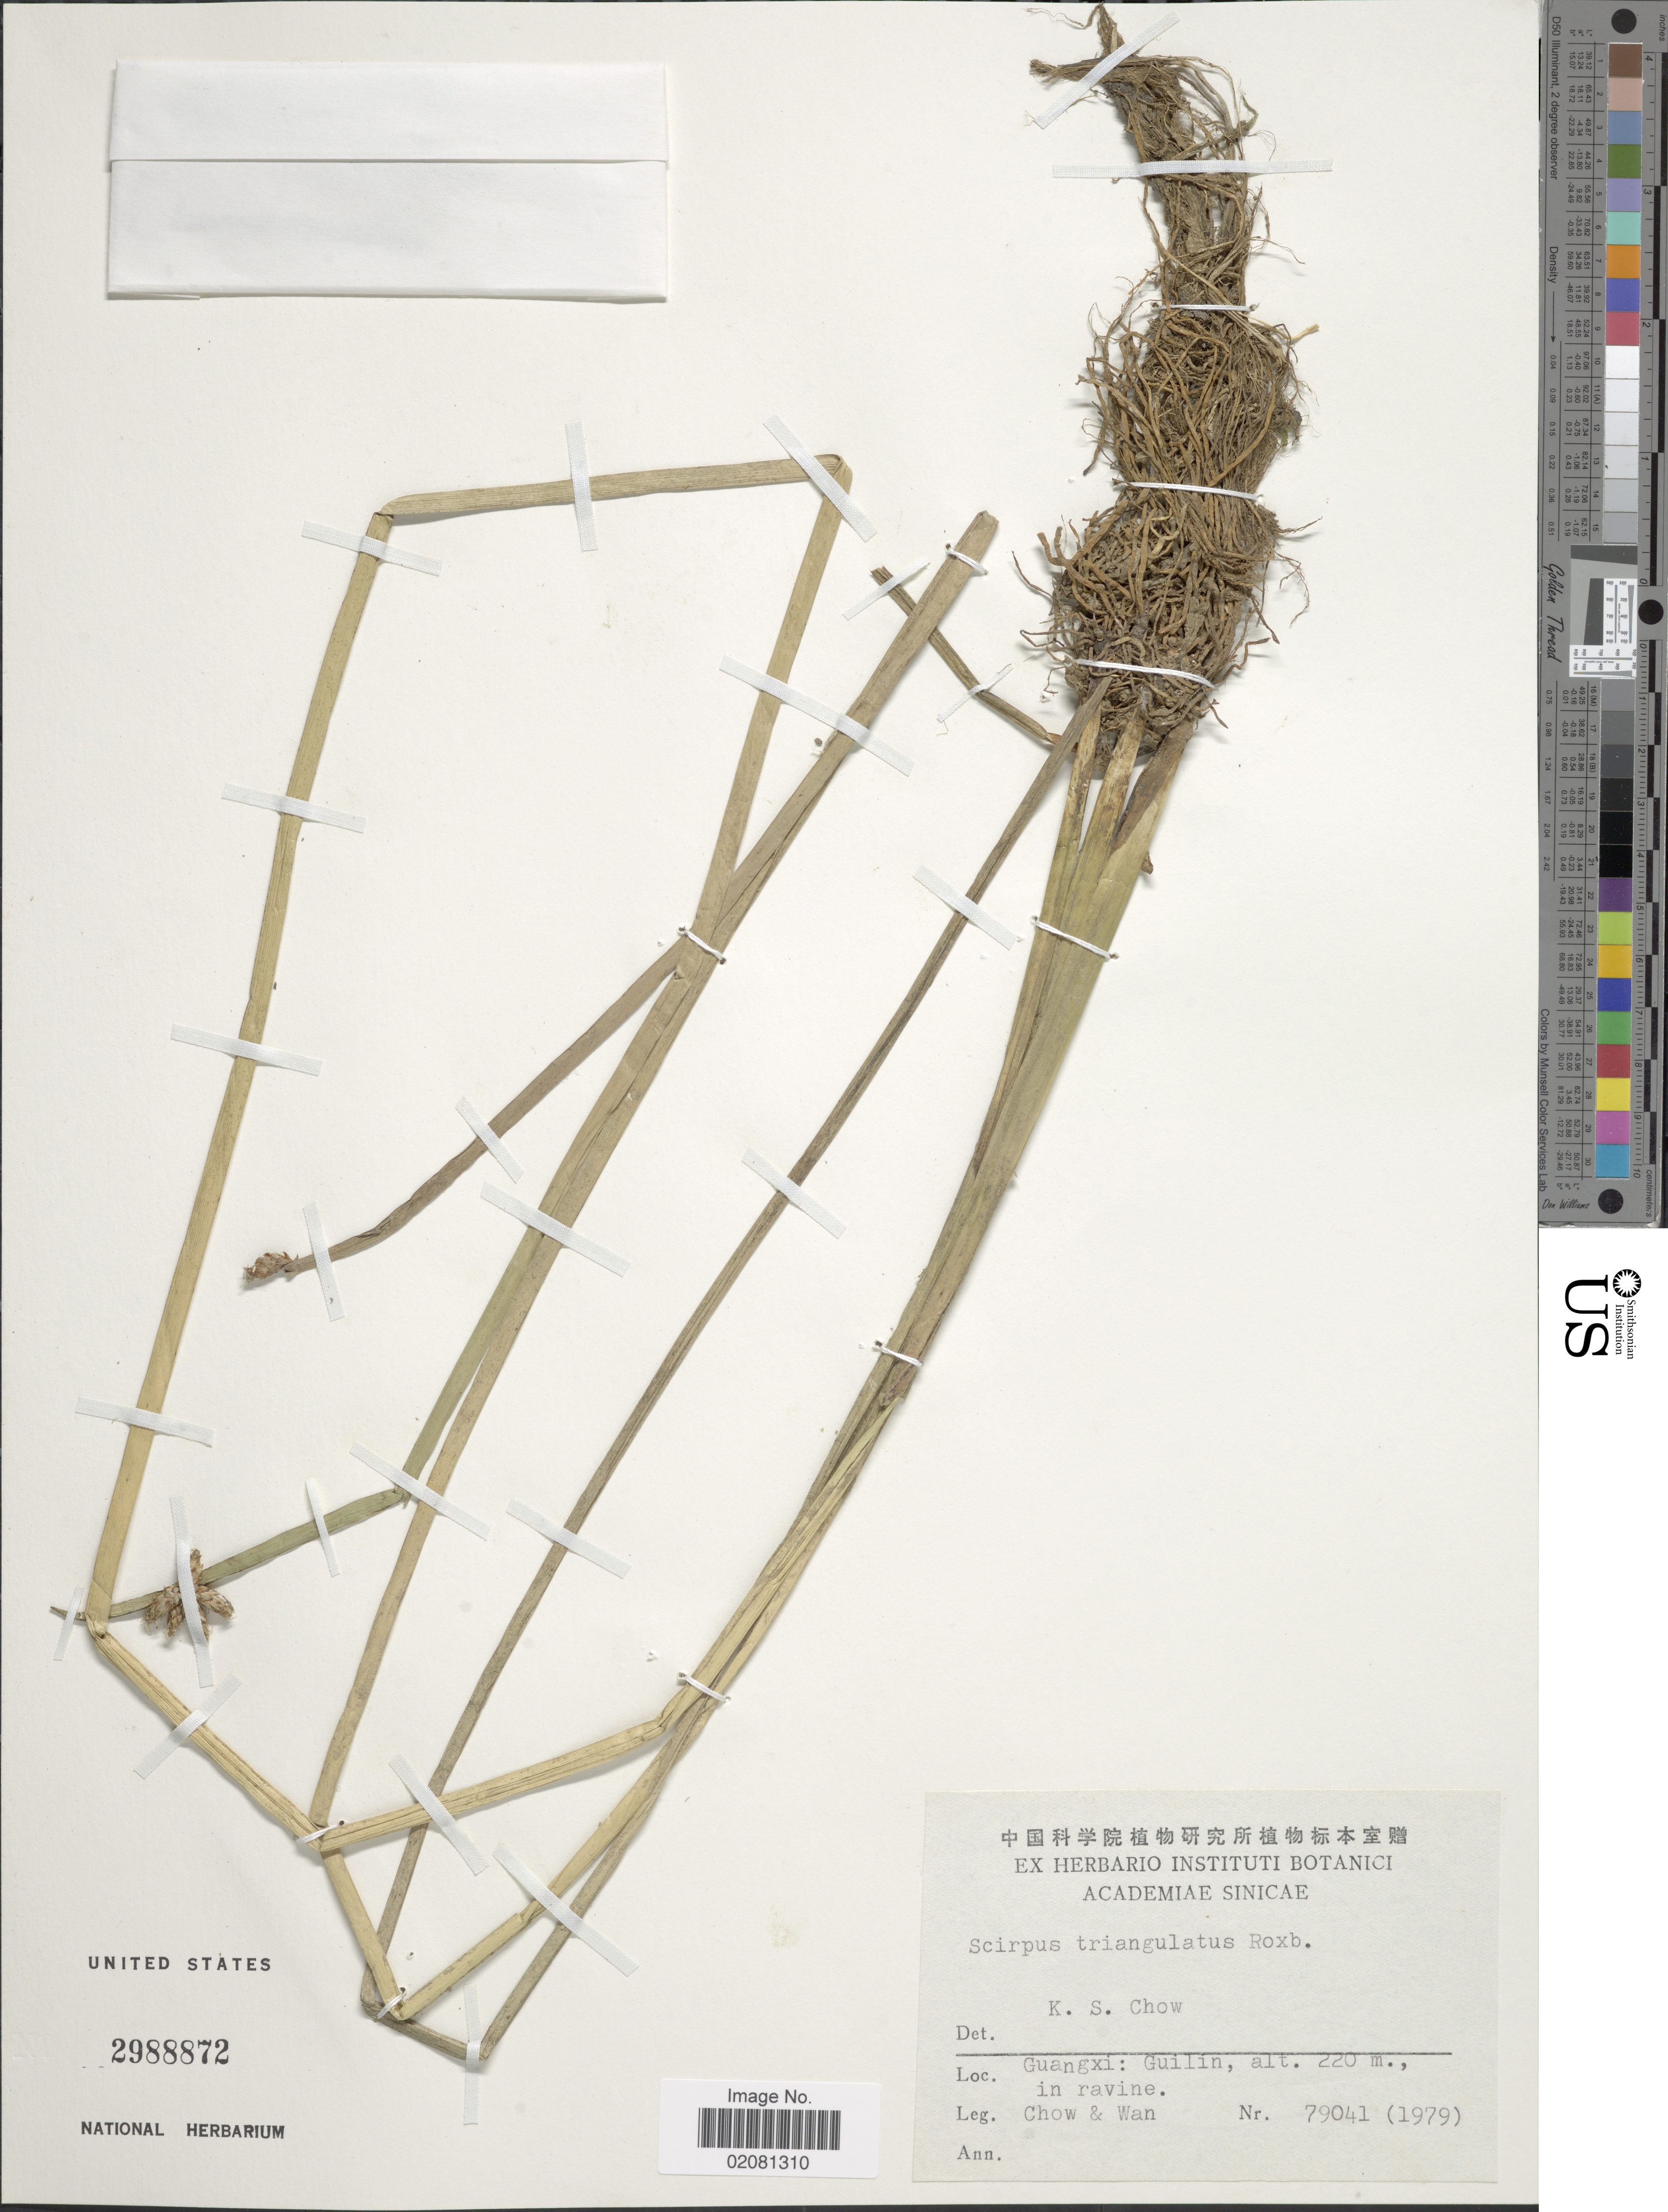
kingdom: Plantae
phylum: Tracheophyta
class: Liliopsida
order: Poales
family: Cyperaceae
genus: Schoenoplectiella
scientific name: Schoenoplectiella triangulata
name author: (Roxb.) Jung & Choi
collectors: Chow, -- & -. Wan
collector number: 79041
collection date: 1979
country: China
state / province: Guangxi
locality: Guilin, in ravine.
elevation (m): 220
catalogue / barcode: US 2988872